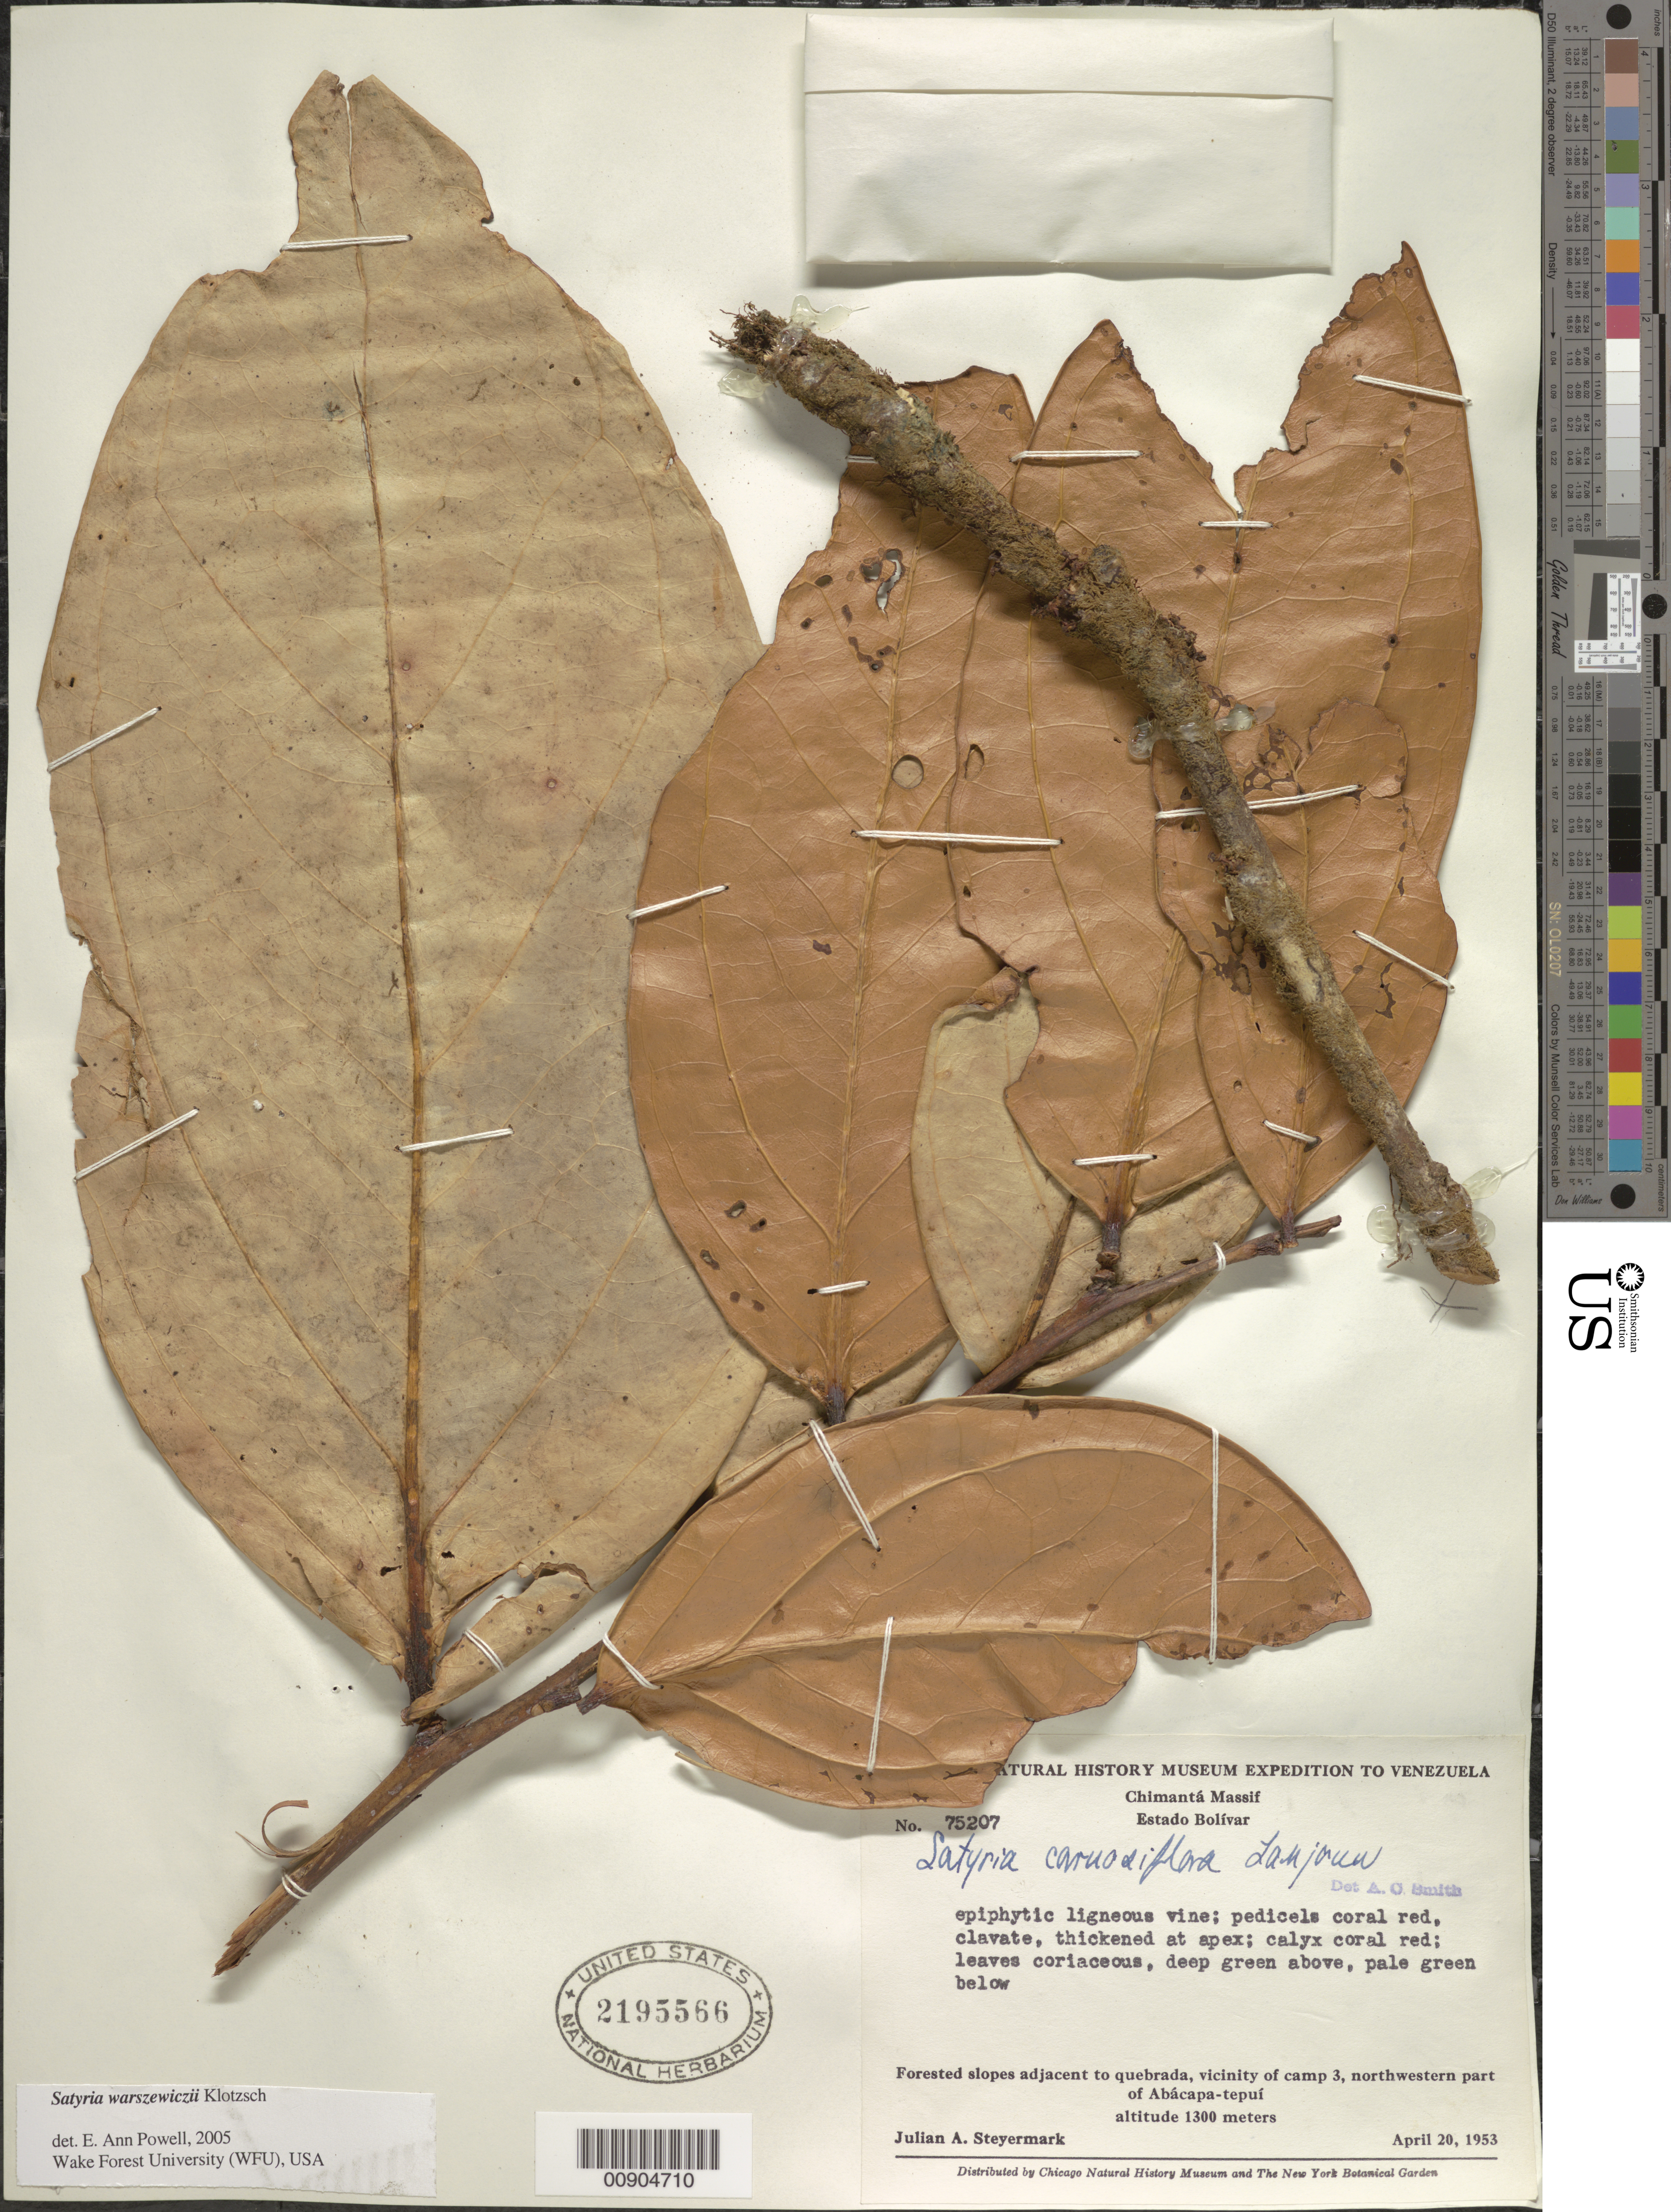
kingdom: Plantae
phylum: Tracheophyta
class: Magnoliopsida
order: Ericales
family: Ericaceae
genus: Satyria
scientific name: Satyria warszewiczii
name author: Klotzsch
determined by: Powell, E. A.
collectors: J. Steyermark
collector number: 75207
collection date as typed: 20-Apr-53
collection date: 1953-04-20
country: Venezuela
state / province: Bolívar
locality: Chimantá Massif, Abácapa-tepuí, NW part, vic. of Camp 3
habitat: Forested slopes adjacent to quebrada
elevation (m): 1300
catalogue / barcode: US 2195566